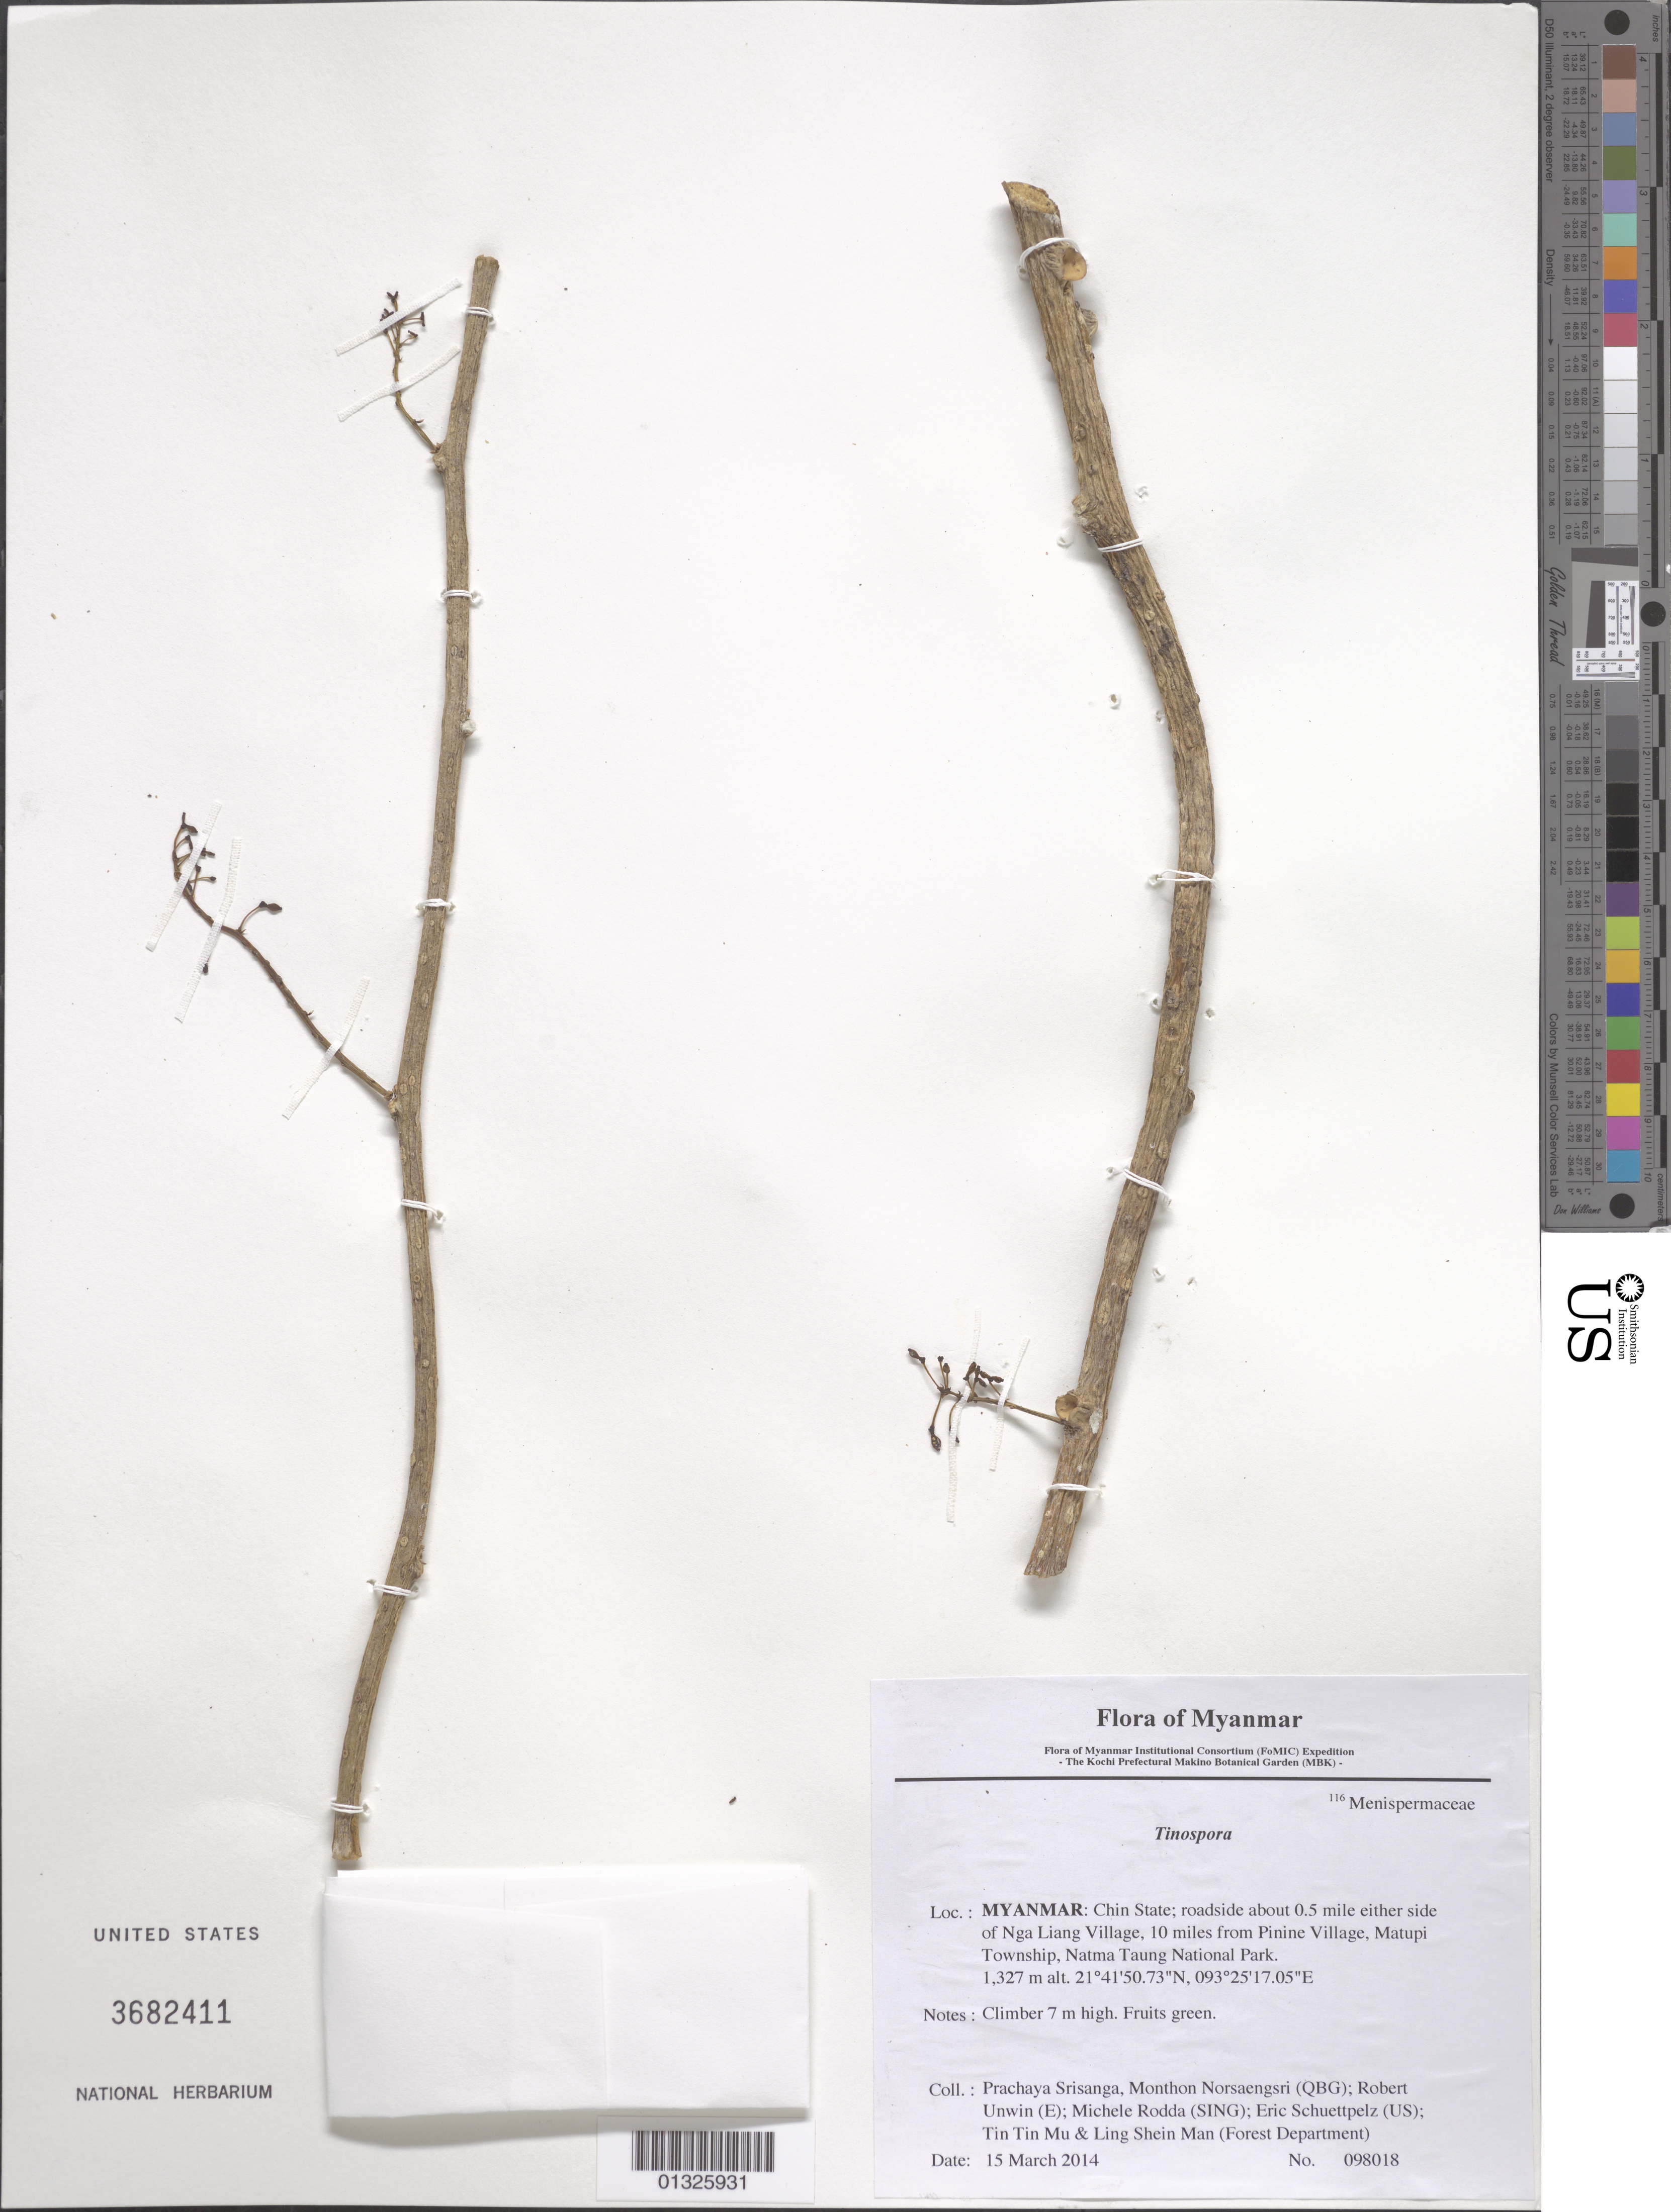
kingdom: Plantae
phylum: Tracheophyta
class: Magnoliopsida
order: Ranunculales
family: Menispermaceae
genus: Tinospora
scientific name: Tinospora sp.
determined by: Fujikawa, Kazumi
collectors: P. Srisanga, M. Norsaengsri, R. Unwin, M. Rodda, E. Schuettpelz, Tin Tin Mu & Ling Shein Man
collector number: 98018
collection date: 2014-03-15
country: Myanmar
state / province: Chin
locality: Roadside about 0.5 mile either side of Nga Liang Village, 10 miles from Pinine Village, Matupi Township, Natma Taung National Park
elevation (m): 1327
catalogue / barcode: US 3682411